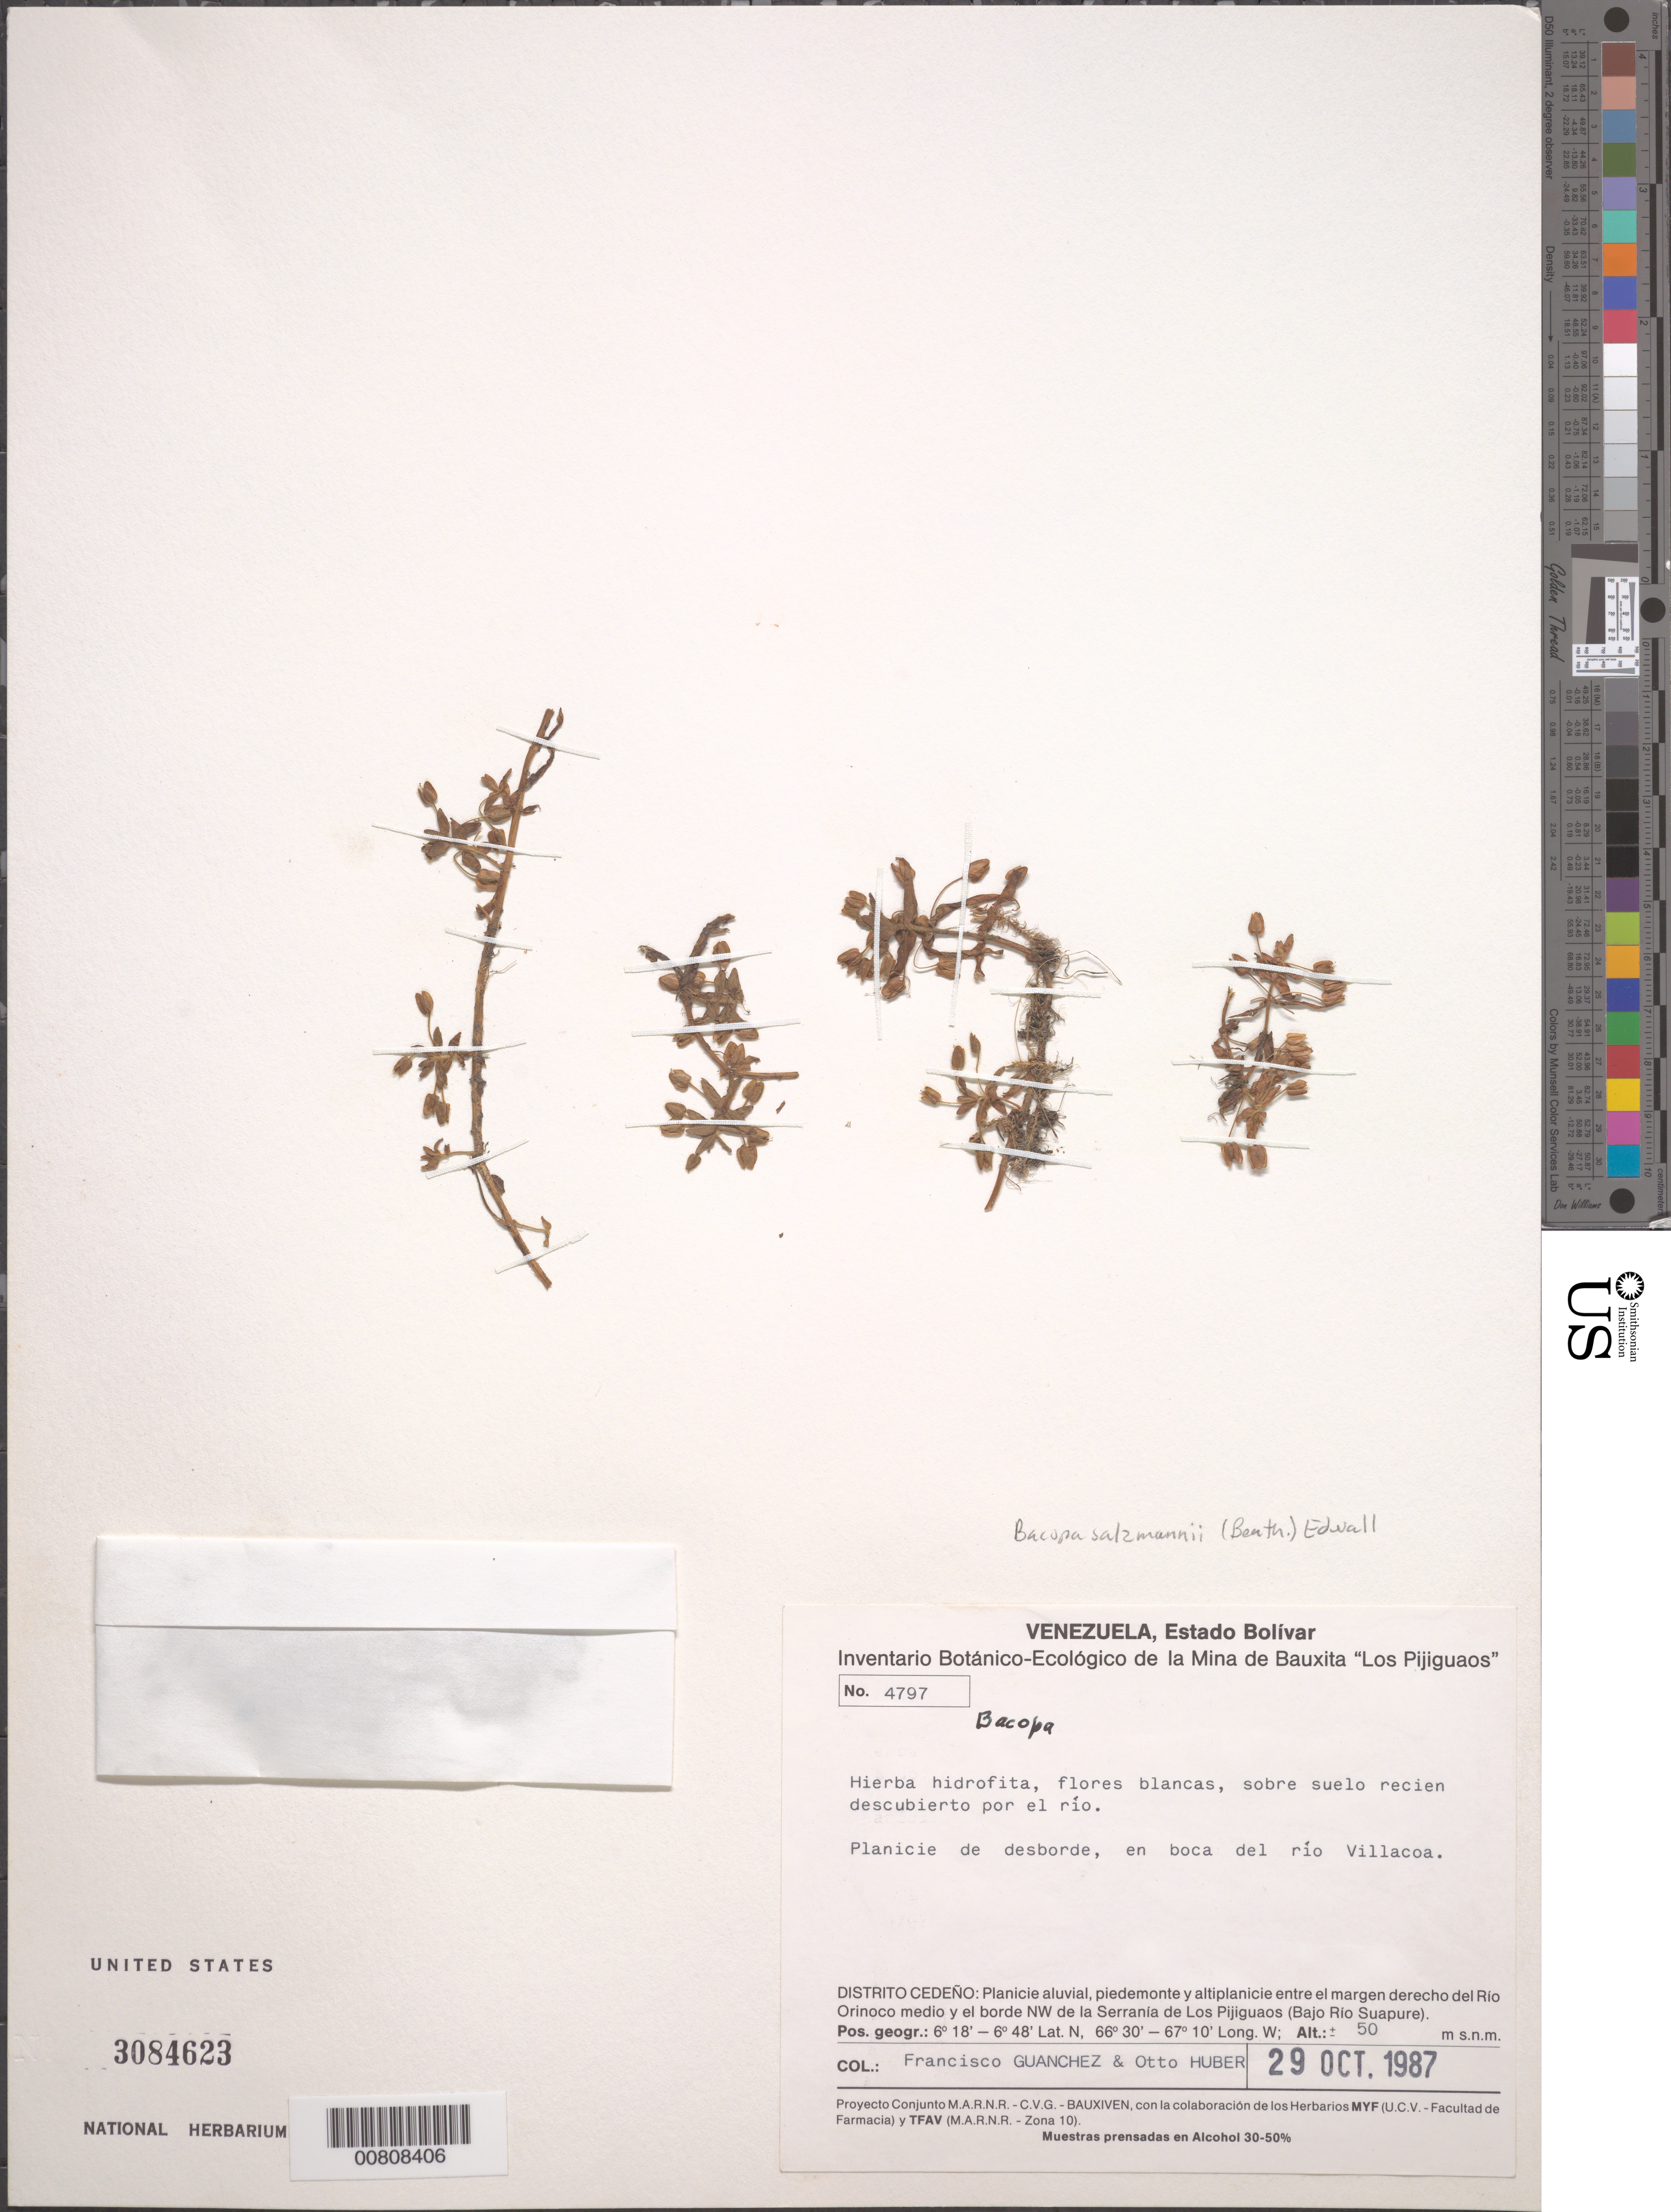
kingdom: Plantae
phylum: Tracheophyta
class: Magnoliopsida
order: Lamiales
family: Plantaginaceae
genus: Bacopa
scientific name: Bacopa salzmannii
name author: (Benth.) Wettst. ex Edwall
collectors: F. Guánchez M. & O. Huber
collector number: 4797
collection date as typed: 29-Oct-87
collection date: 1987-10-29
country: Venezuela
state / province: Bolívar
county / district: Cedeño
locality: Río Orinoco, piedemonte y altiplanicie entre el margen derecho del Río Orinoco medio y el borde NW de la Serrania de Los Pijiguaos (Bajo Río Suapure); en boca del río Villacoa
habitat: Planicie desborde, en boca del río Villacoa, planicie aluvial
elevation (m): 50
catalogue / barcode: US 3084623